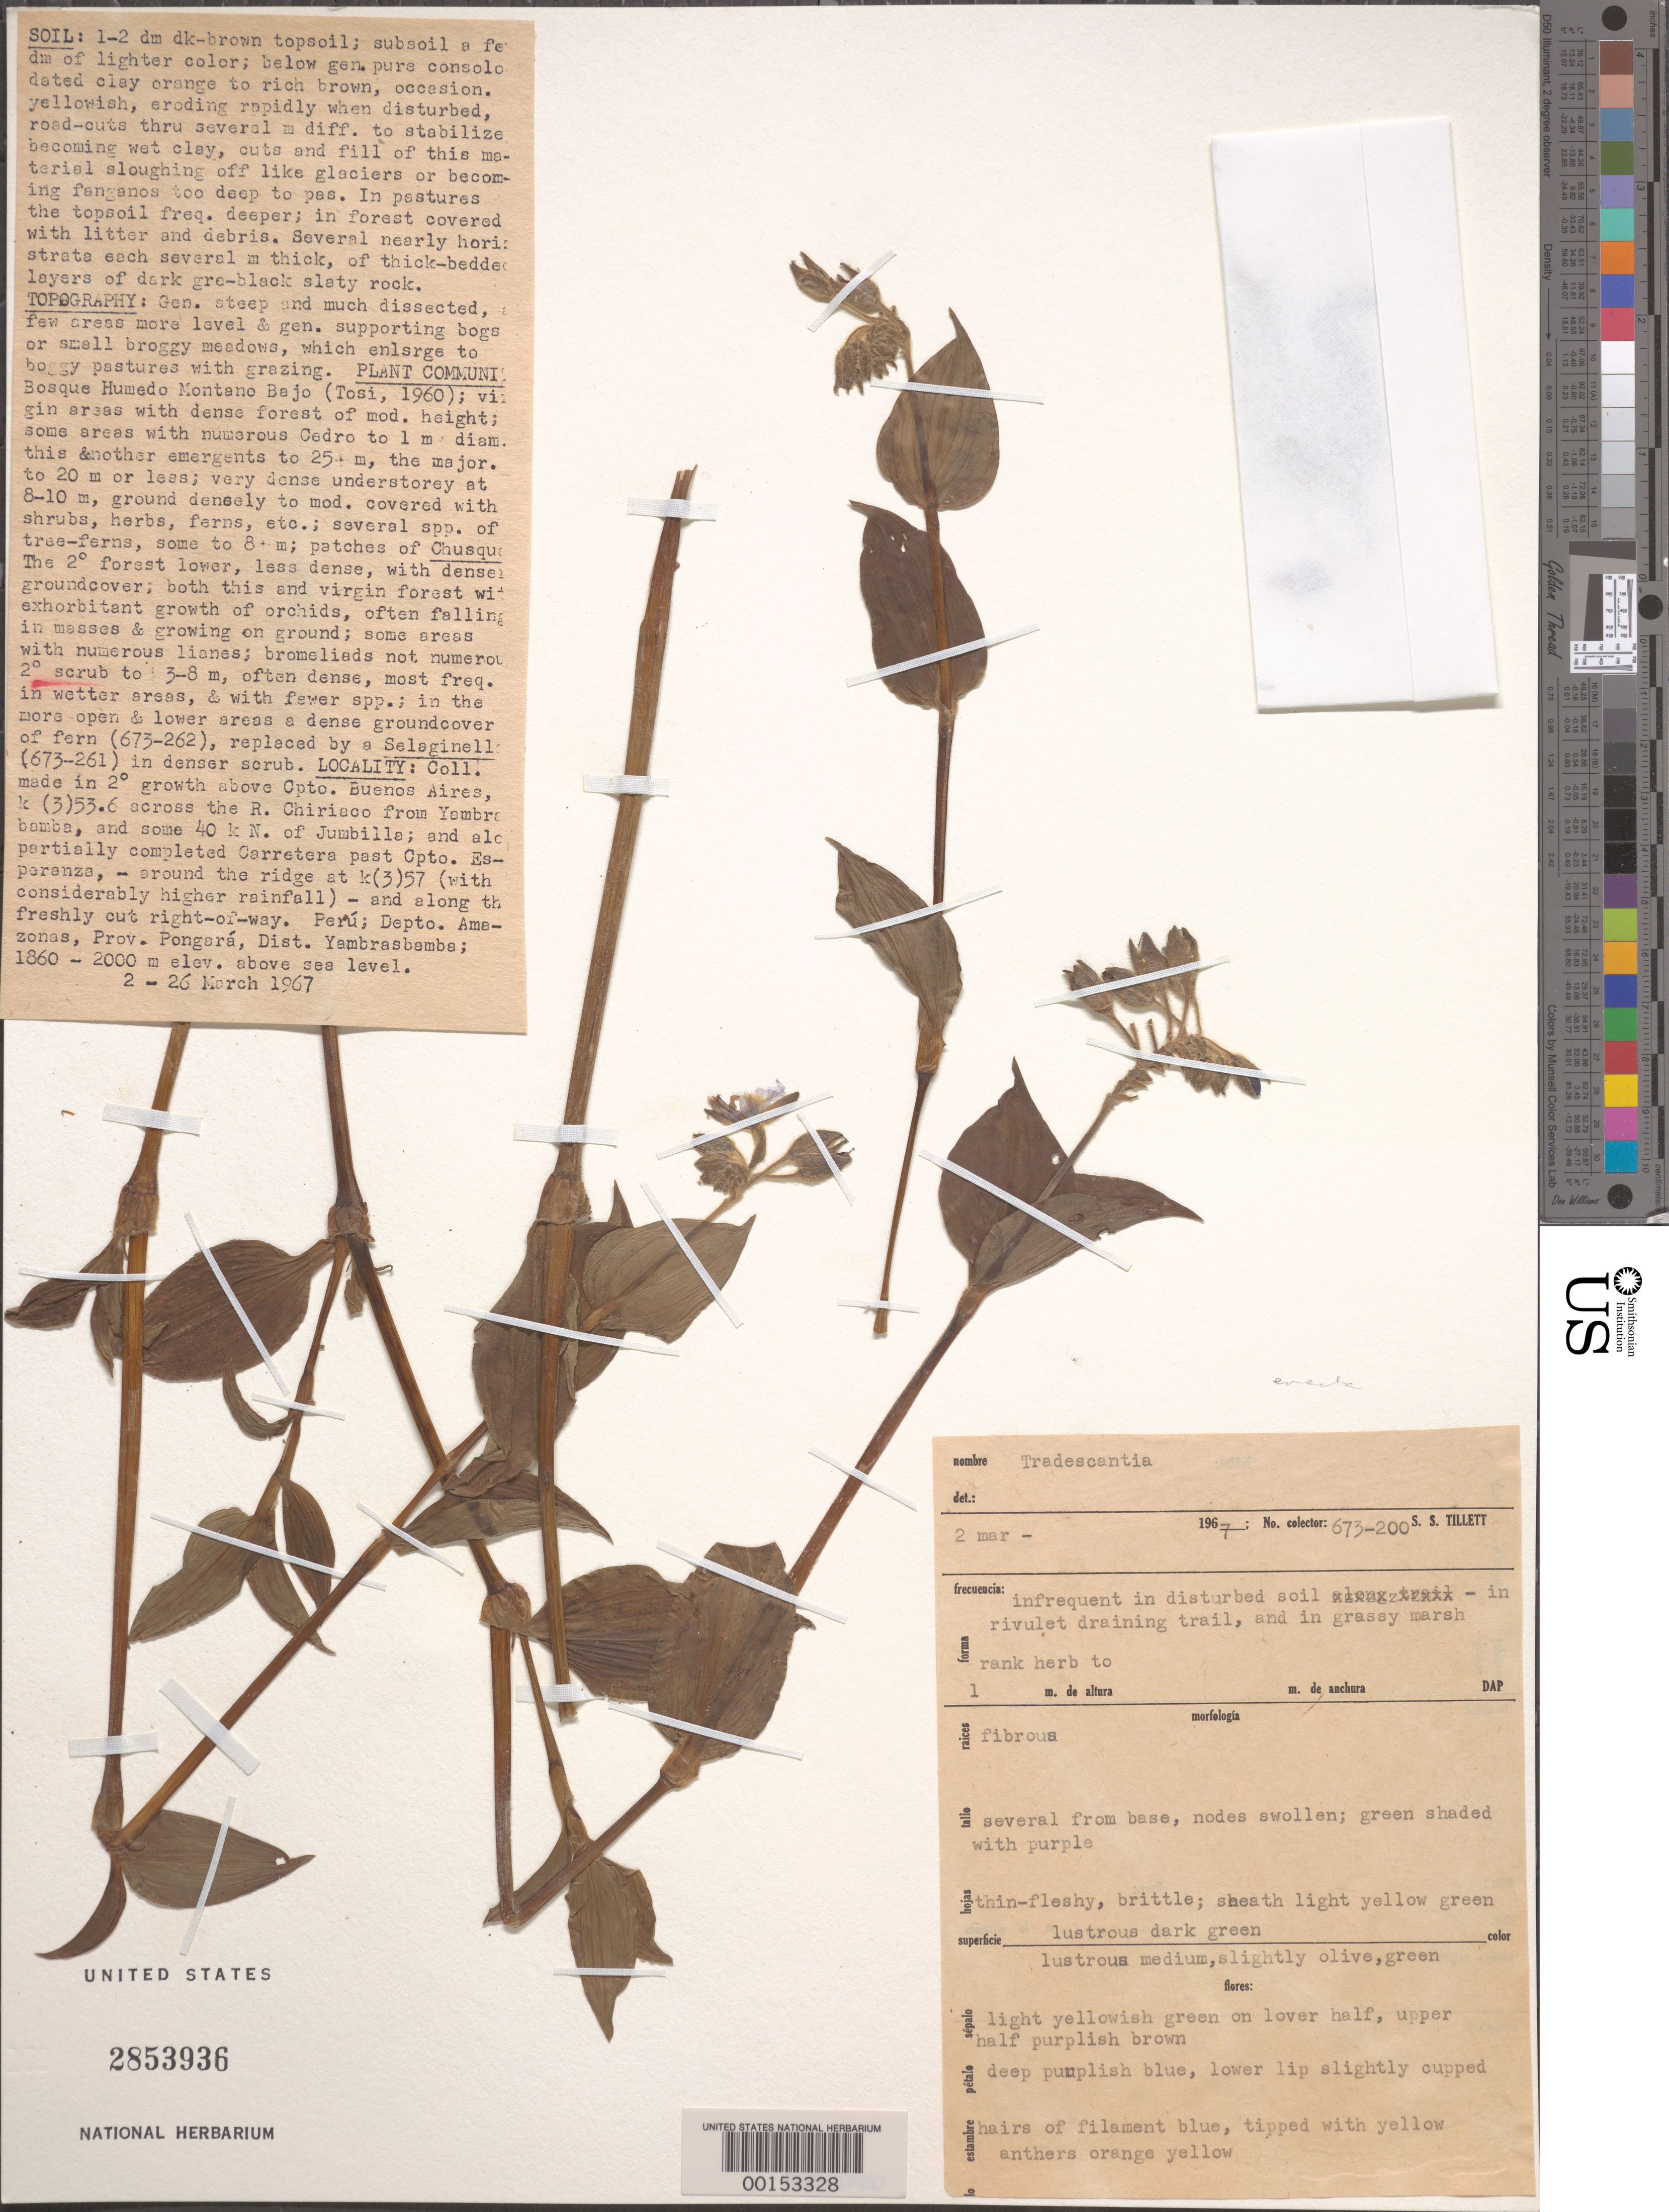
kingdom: Plantae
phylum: Tracheophyta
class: Liliopsida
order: Commelinales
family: Commelinaceae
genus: Tinantia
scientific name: Tinantia sp.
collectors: S. S. Tillett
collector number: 673-200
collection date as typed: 02 Mar 1967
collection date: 1967-03-02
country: Peru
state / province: Amazonas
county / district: Bongará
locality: Yambrashamba [?]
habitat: Rivulet draining trail, grassy marsh, disturbed soil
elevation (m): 1860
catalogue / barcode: US 2853936